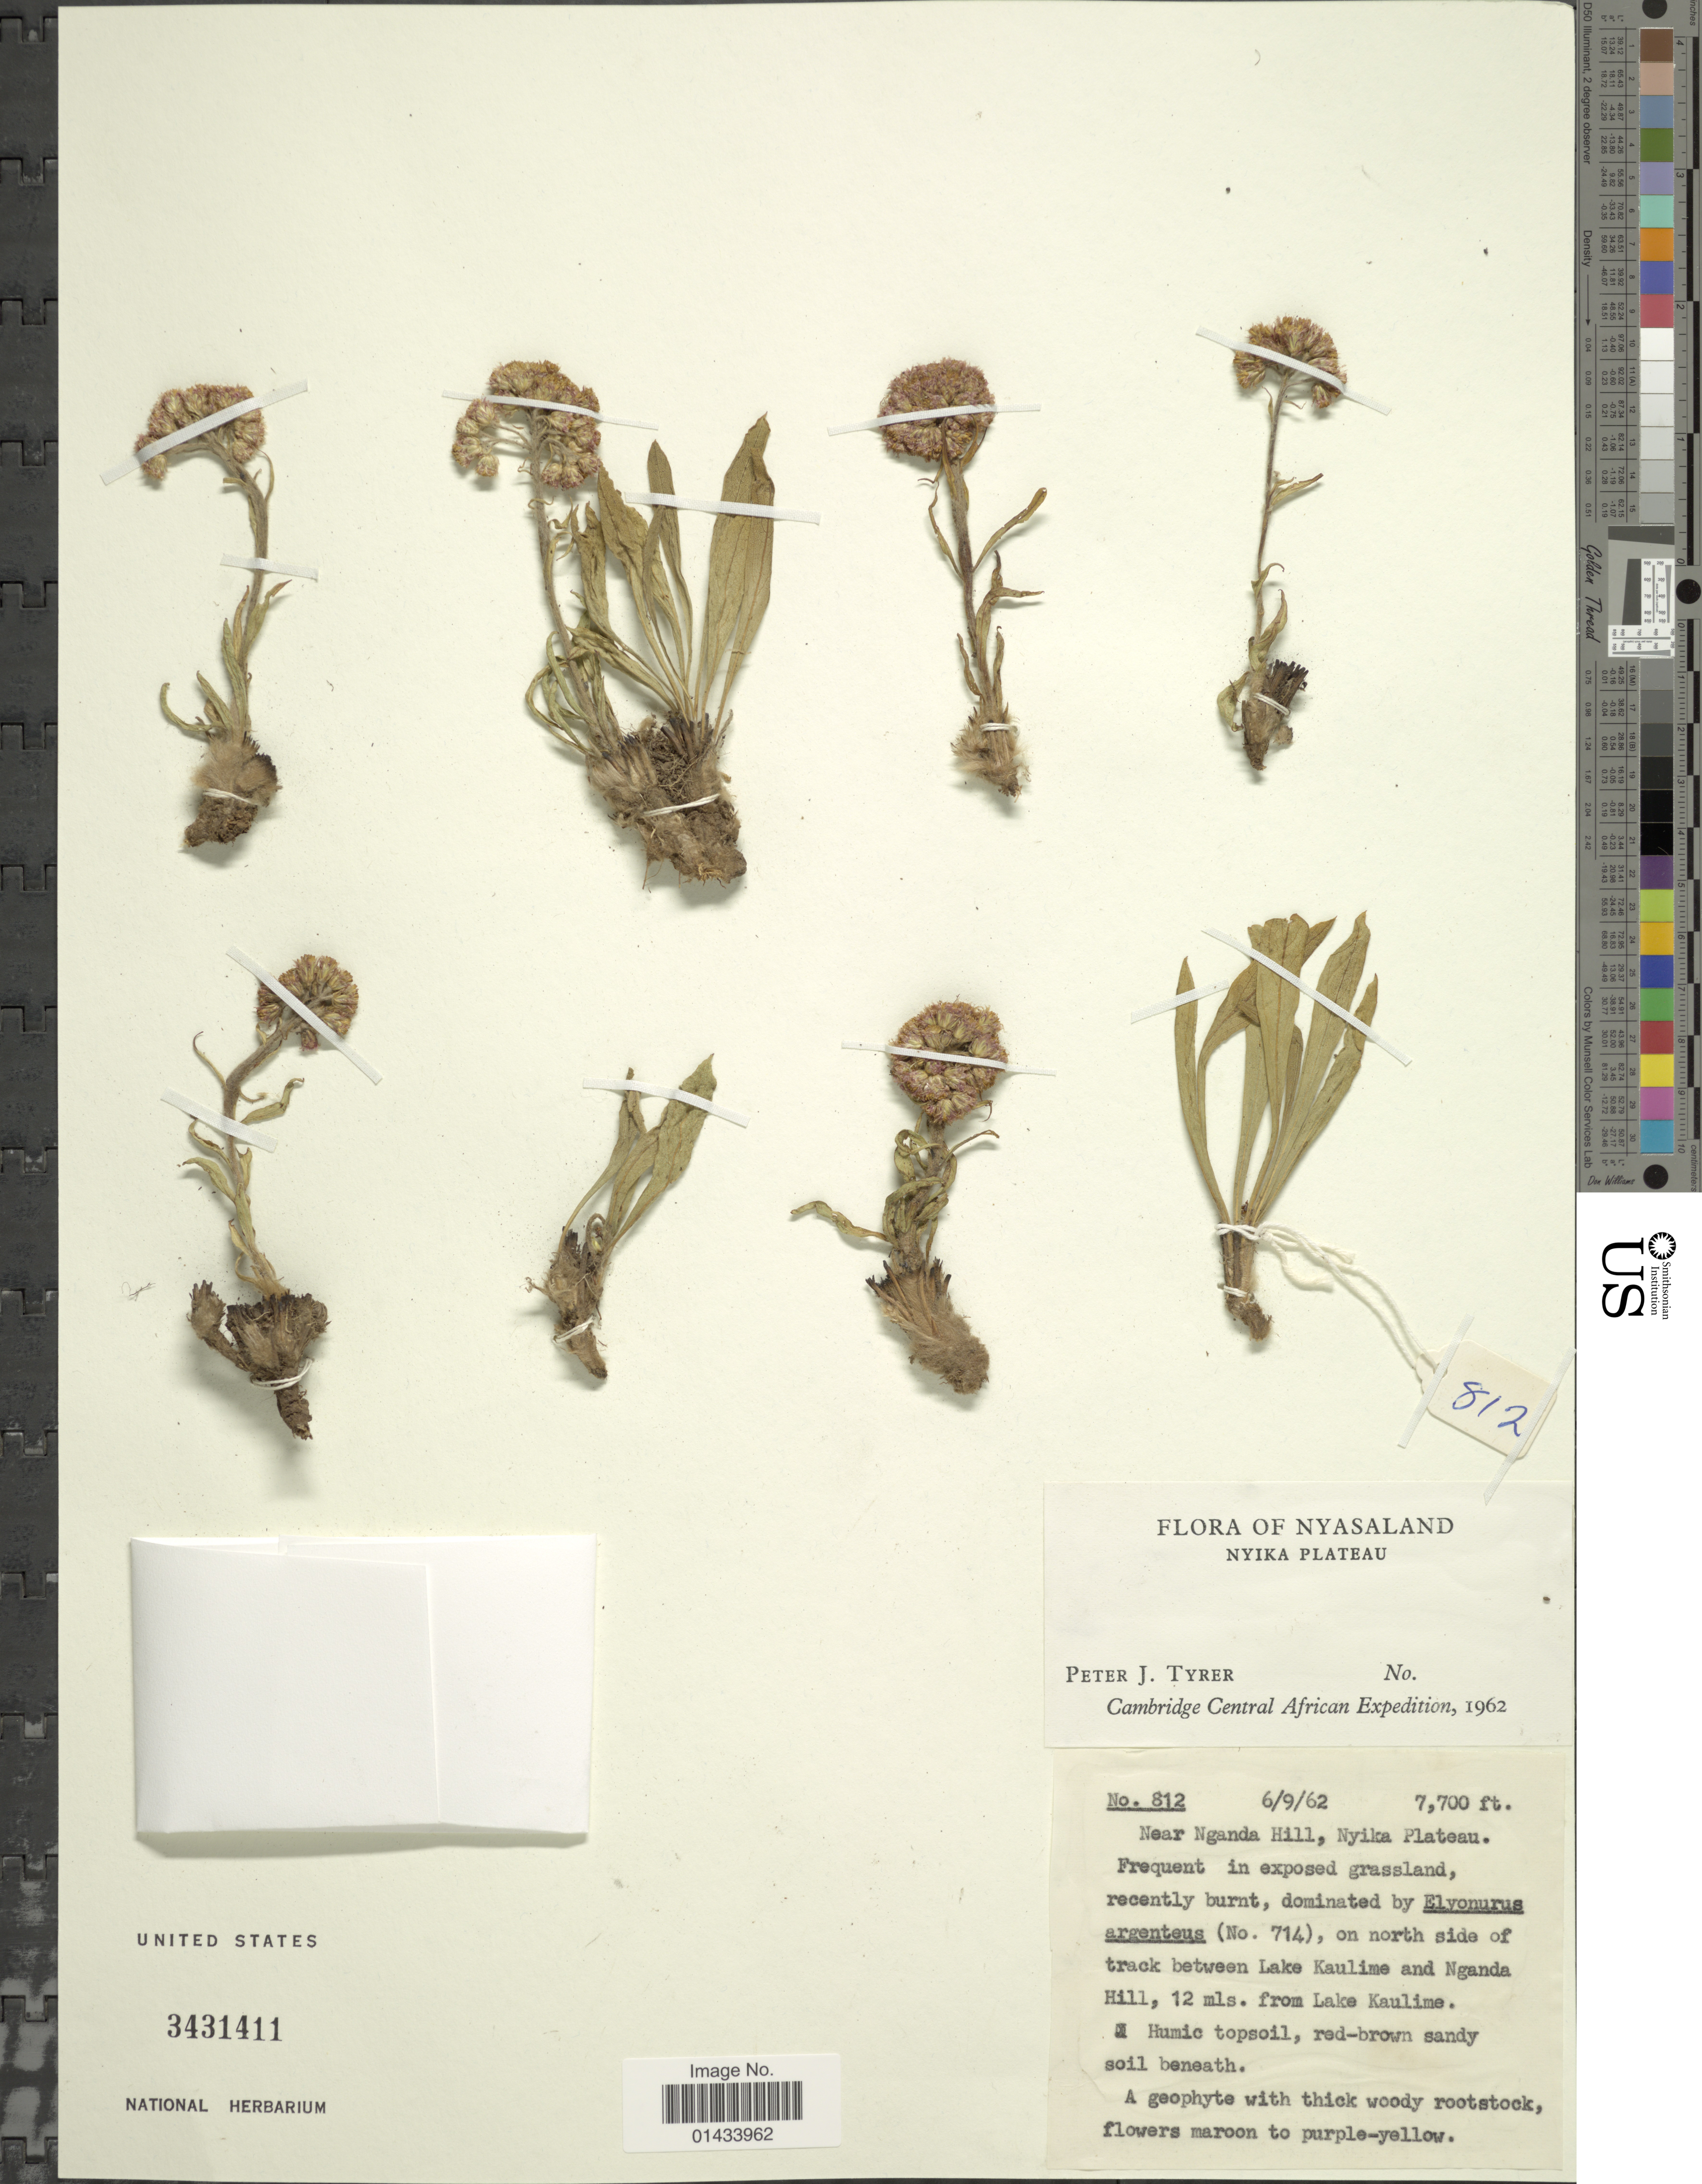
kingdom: Plantae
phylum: Tracheophyta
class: Magnoliopsida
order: Asterales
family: Asteraceae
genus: Helichrysum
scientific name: Helichrysum sp.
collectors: P. Tyrer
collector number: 812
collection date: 1962-09-06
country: Malawi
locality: Nyasaland, Nyika Plateau, near Nganda Hill, on north side of track between Lake Kaulime and Nganda Hill, 12 mls. from Lake Kaulime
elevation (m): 2347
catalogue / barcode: US 3431411